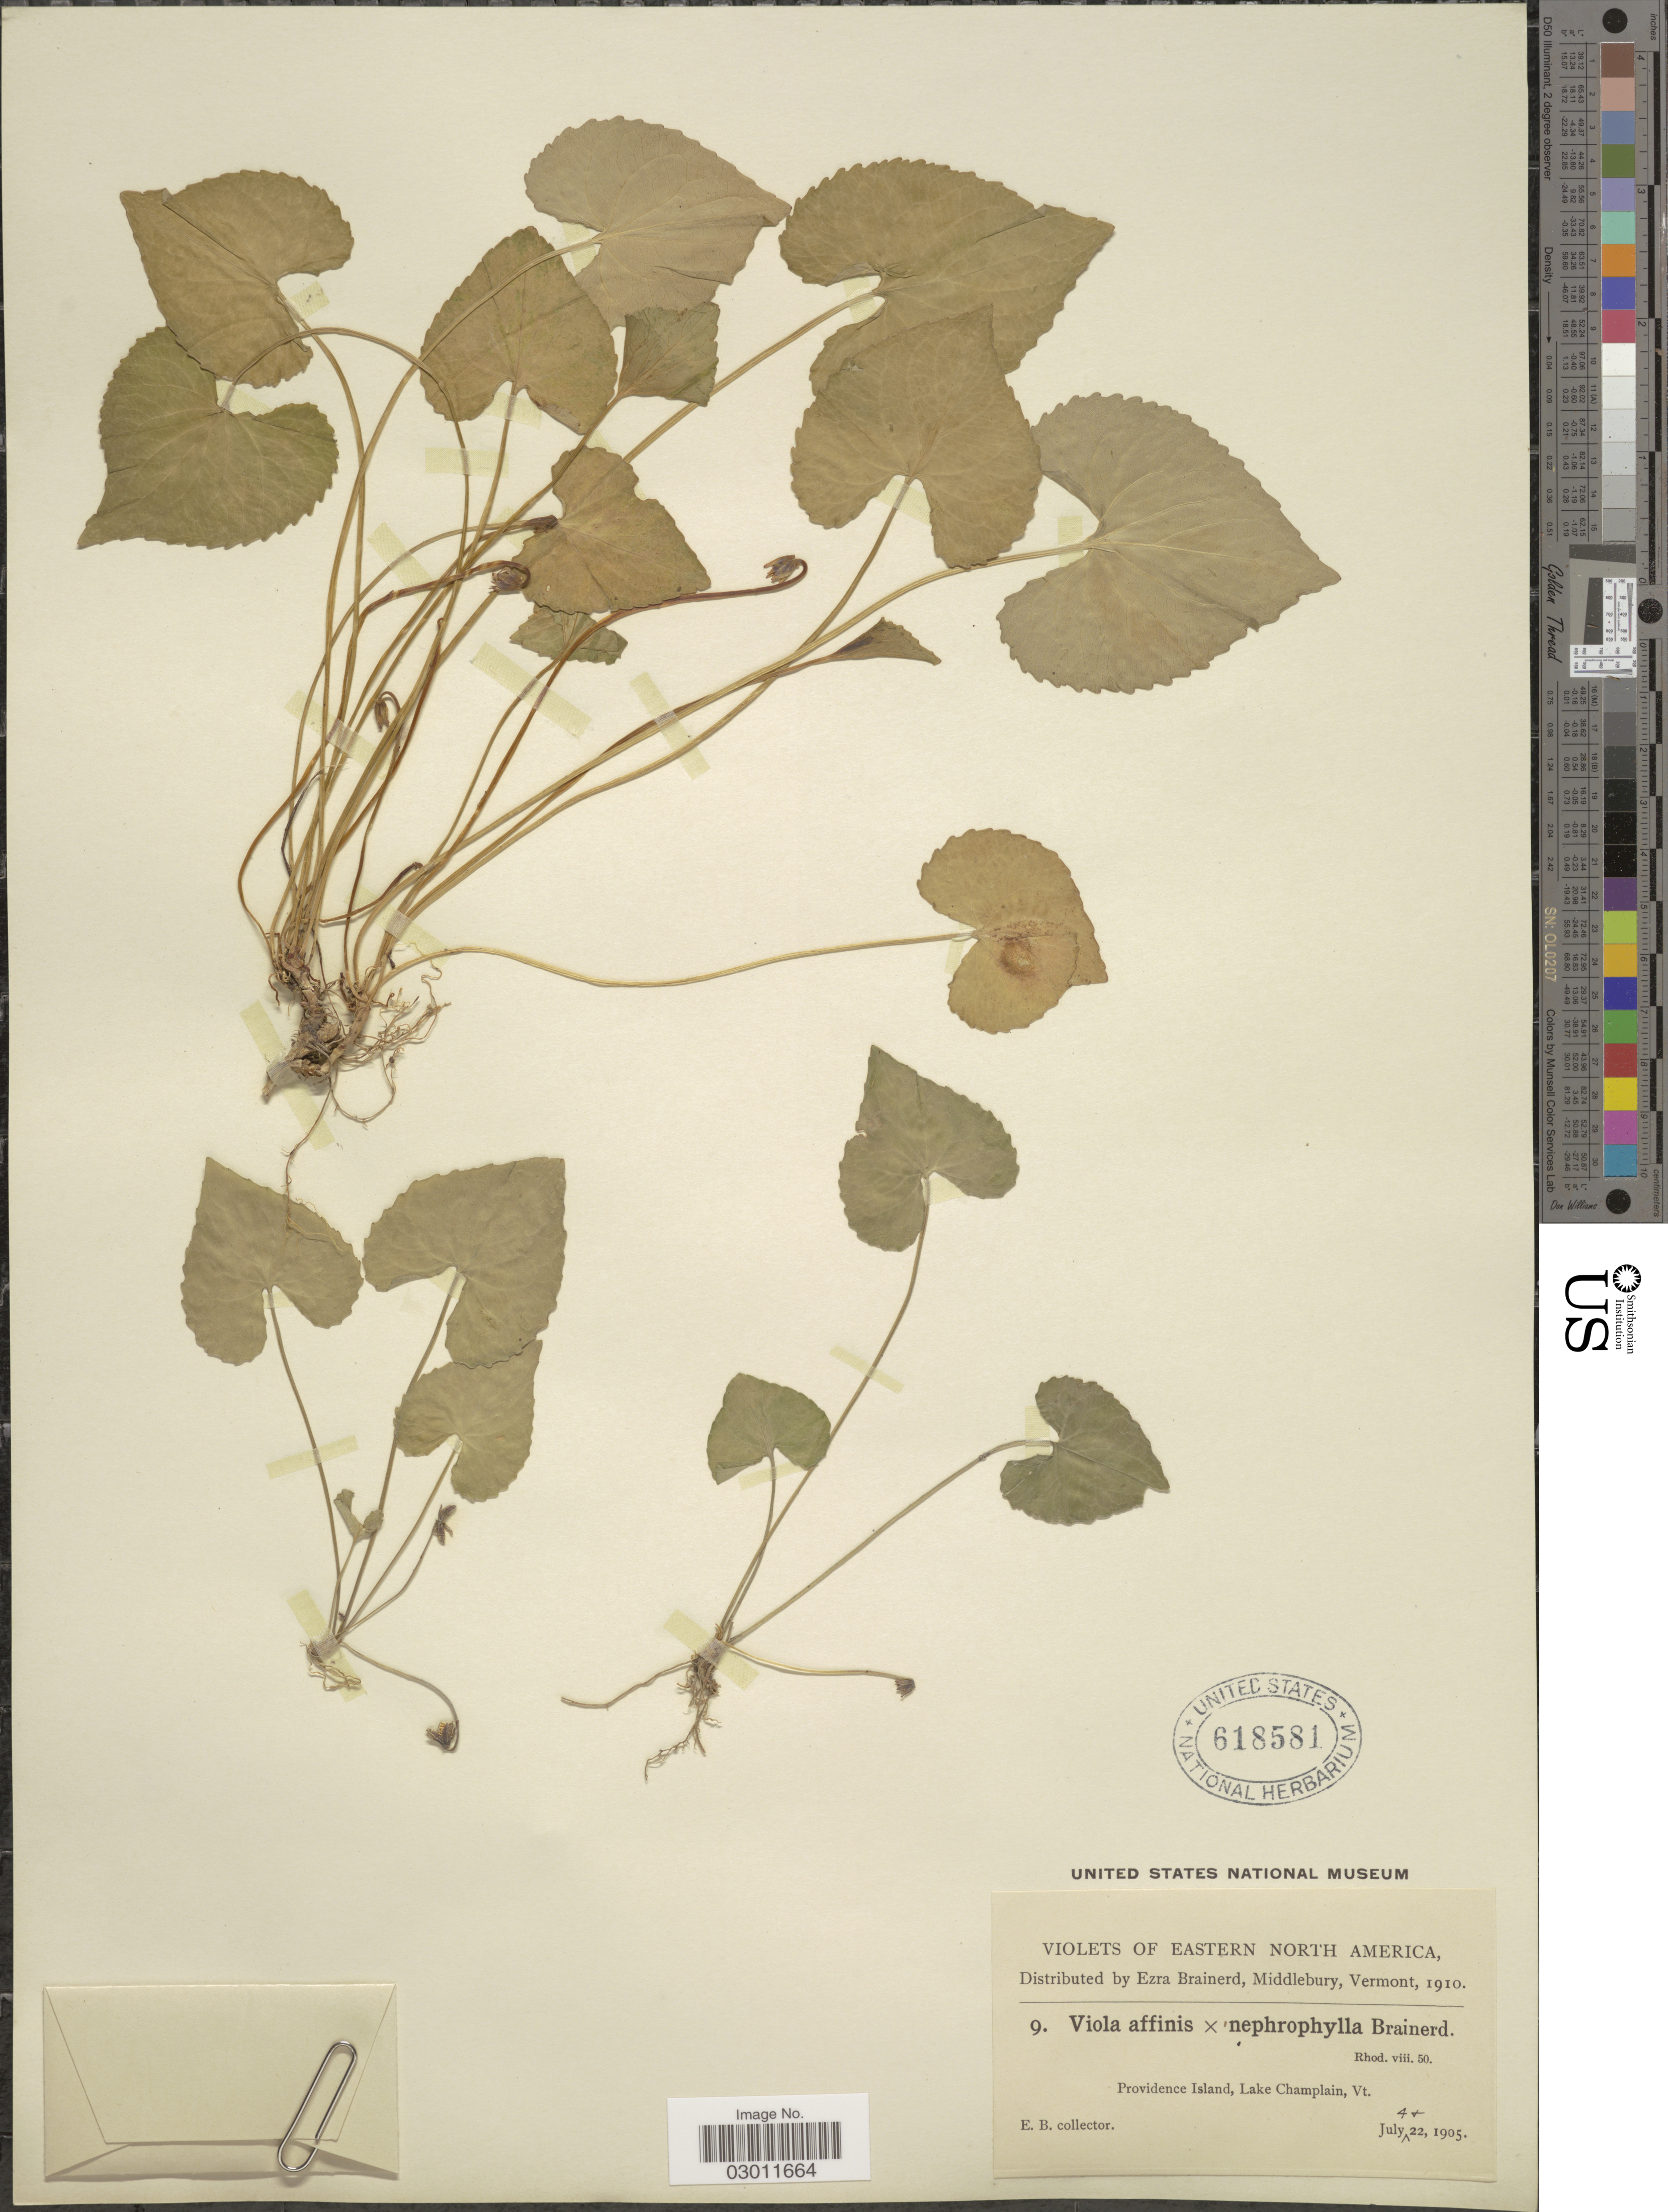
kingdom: Plantae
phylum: Tracheophyta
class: Magnoliopsida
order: Malpighiales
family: Violaceae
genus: Viola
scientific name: Viola affinis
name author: LeConte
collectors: E. Brainerd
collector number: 9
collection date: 1905-07-04/1905-07-22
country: United States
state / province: Vermont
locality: Eastern North America, Providence Island, Lake Champlain.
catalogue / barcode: US 618581